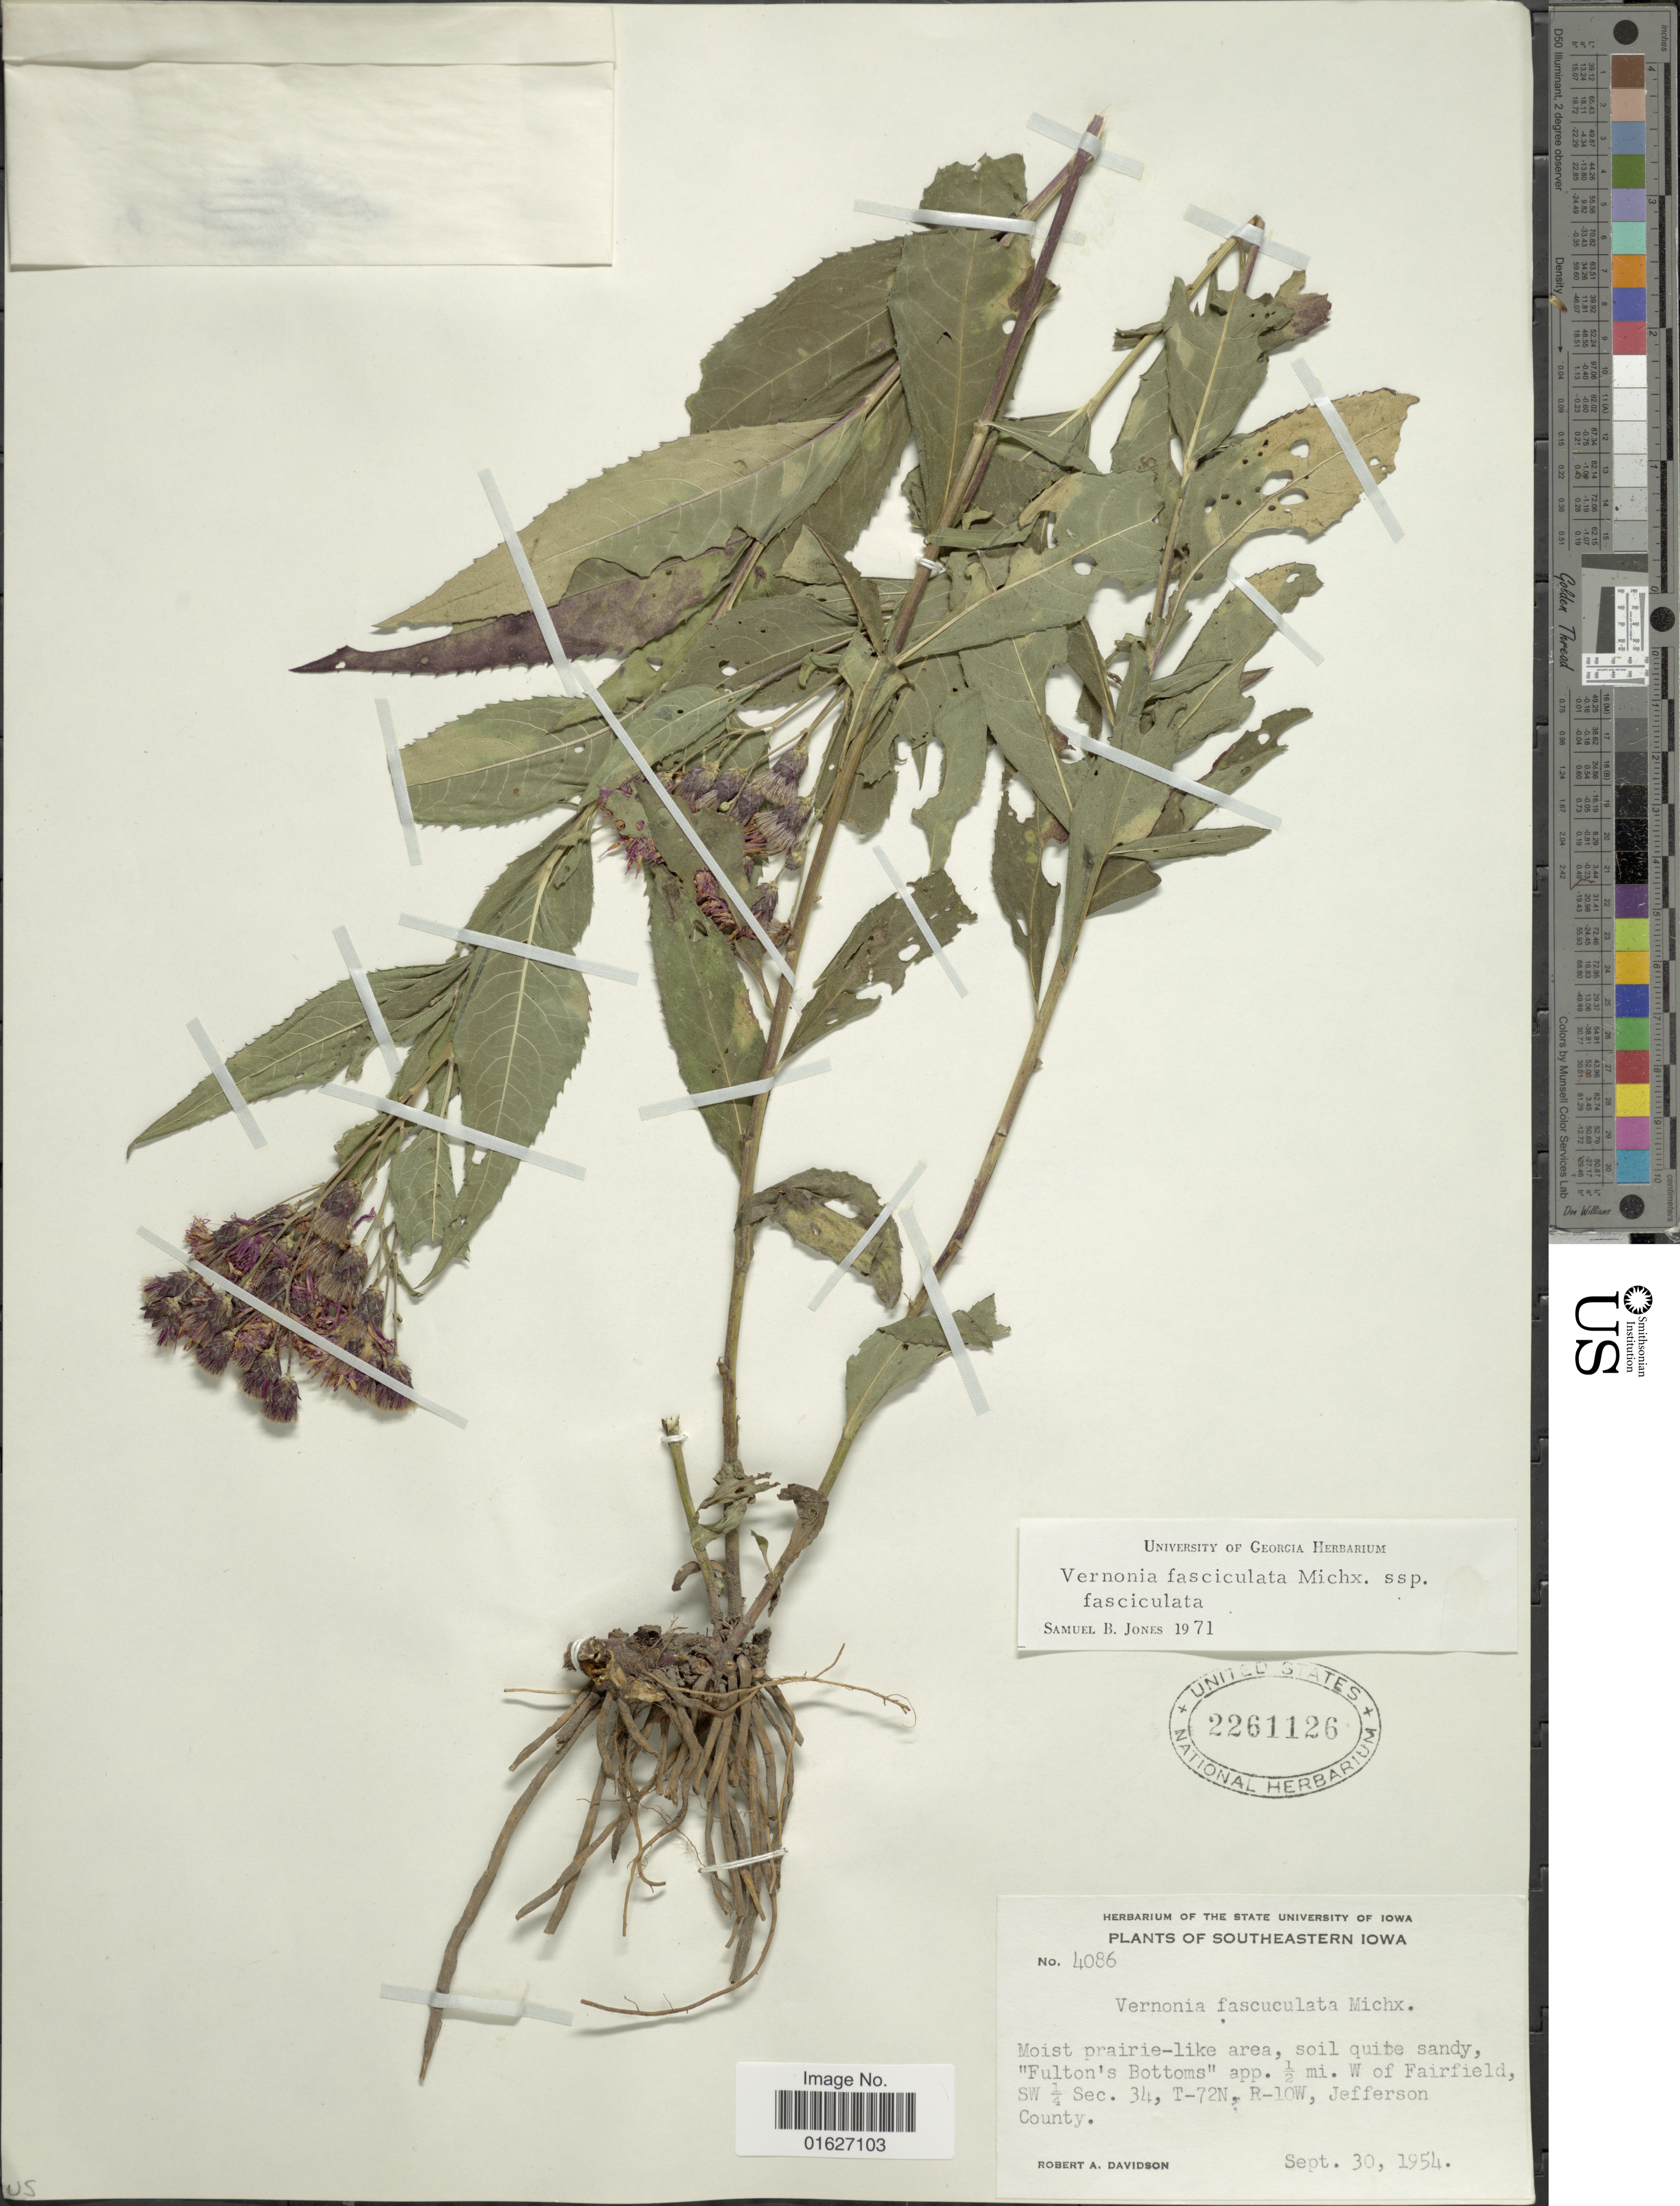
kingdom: Plantae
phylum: Tracheophyta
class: Magnoliopsida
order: Asterales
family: Asteraceae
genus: Vernonia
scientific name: Vernonia fasciculata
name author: Michx.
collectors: R. A. Davidson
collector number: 4086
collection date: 1954-09-30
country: United States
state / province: Iowa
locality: Southeastern Iowa, "Fulton's Bottoms"app. 1/2 mi. W of Fairfield, SW 1/4 Sec. 34, T-72N, R-10W, Jefferson County.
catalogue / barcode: US 2261126